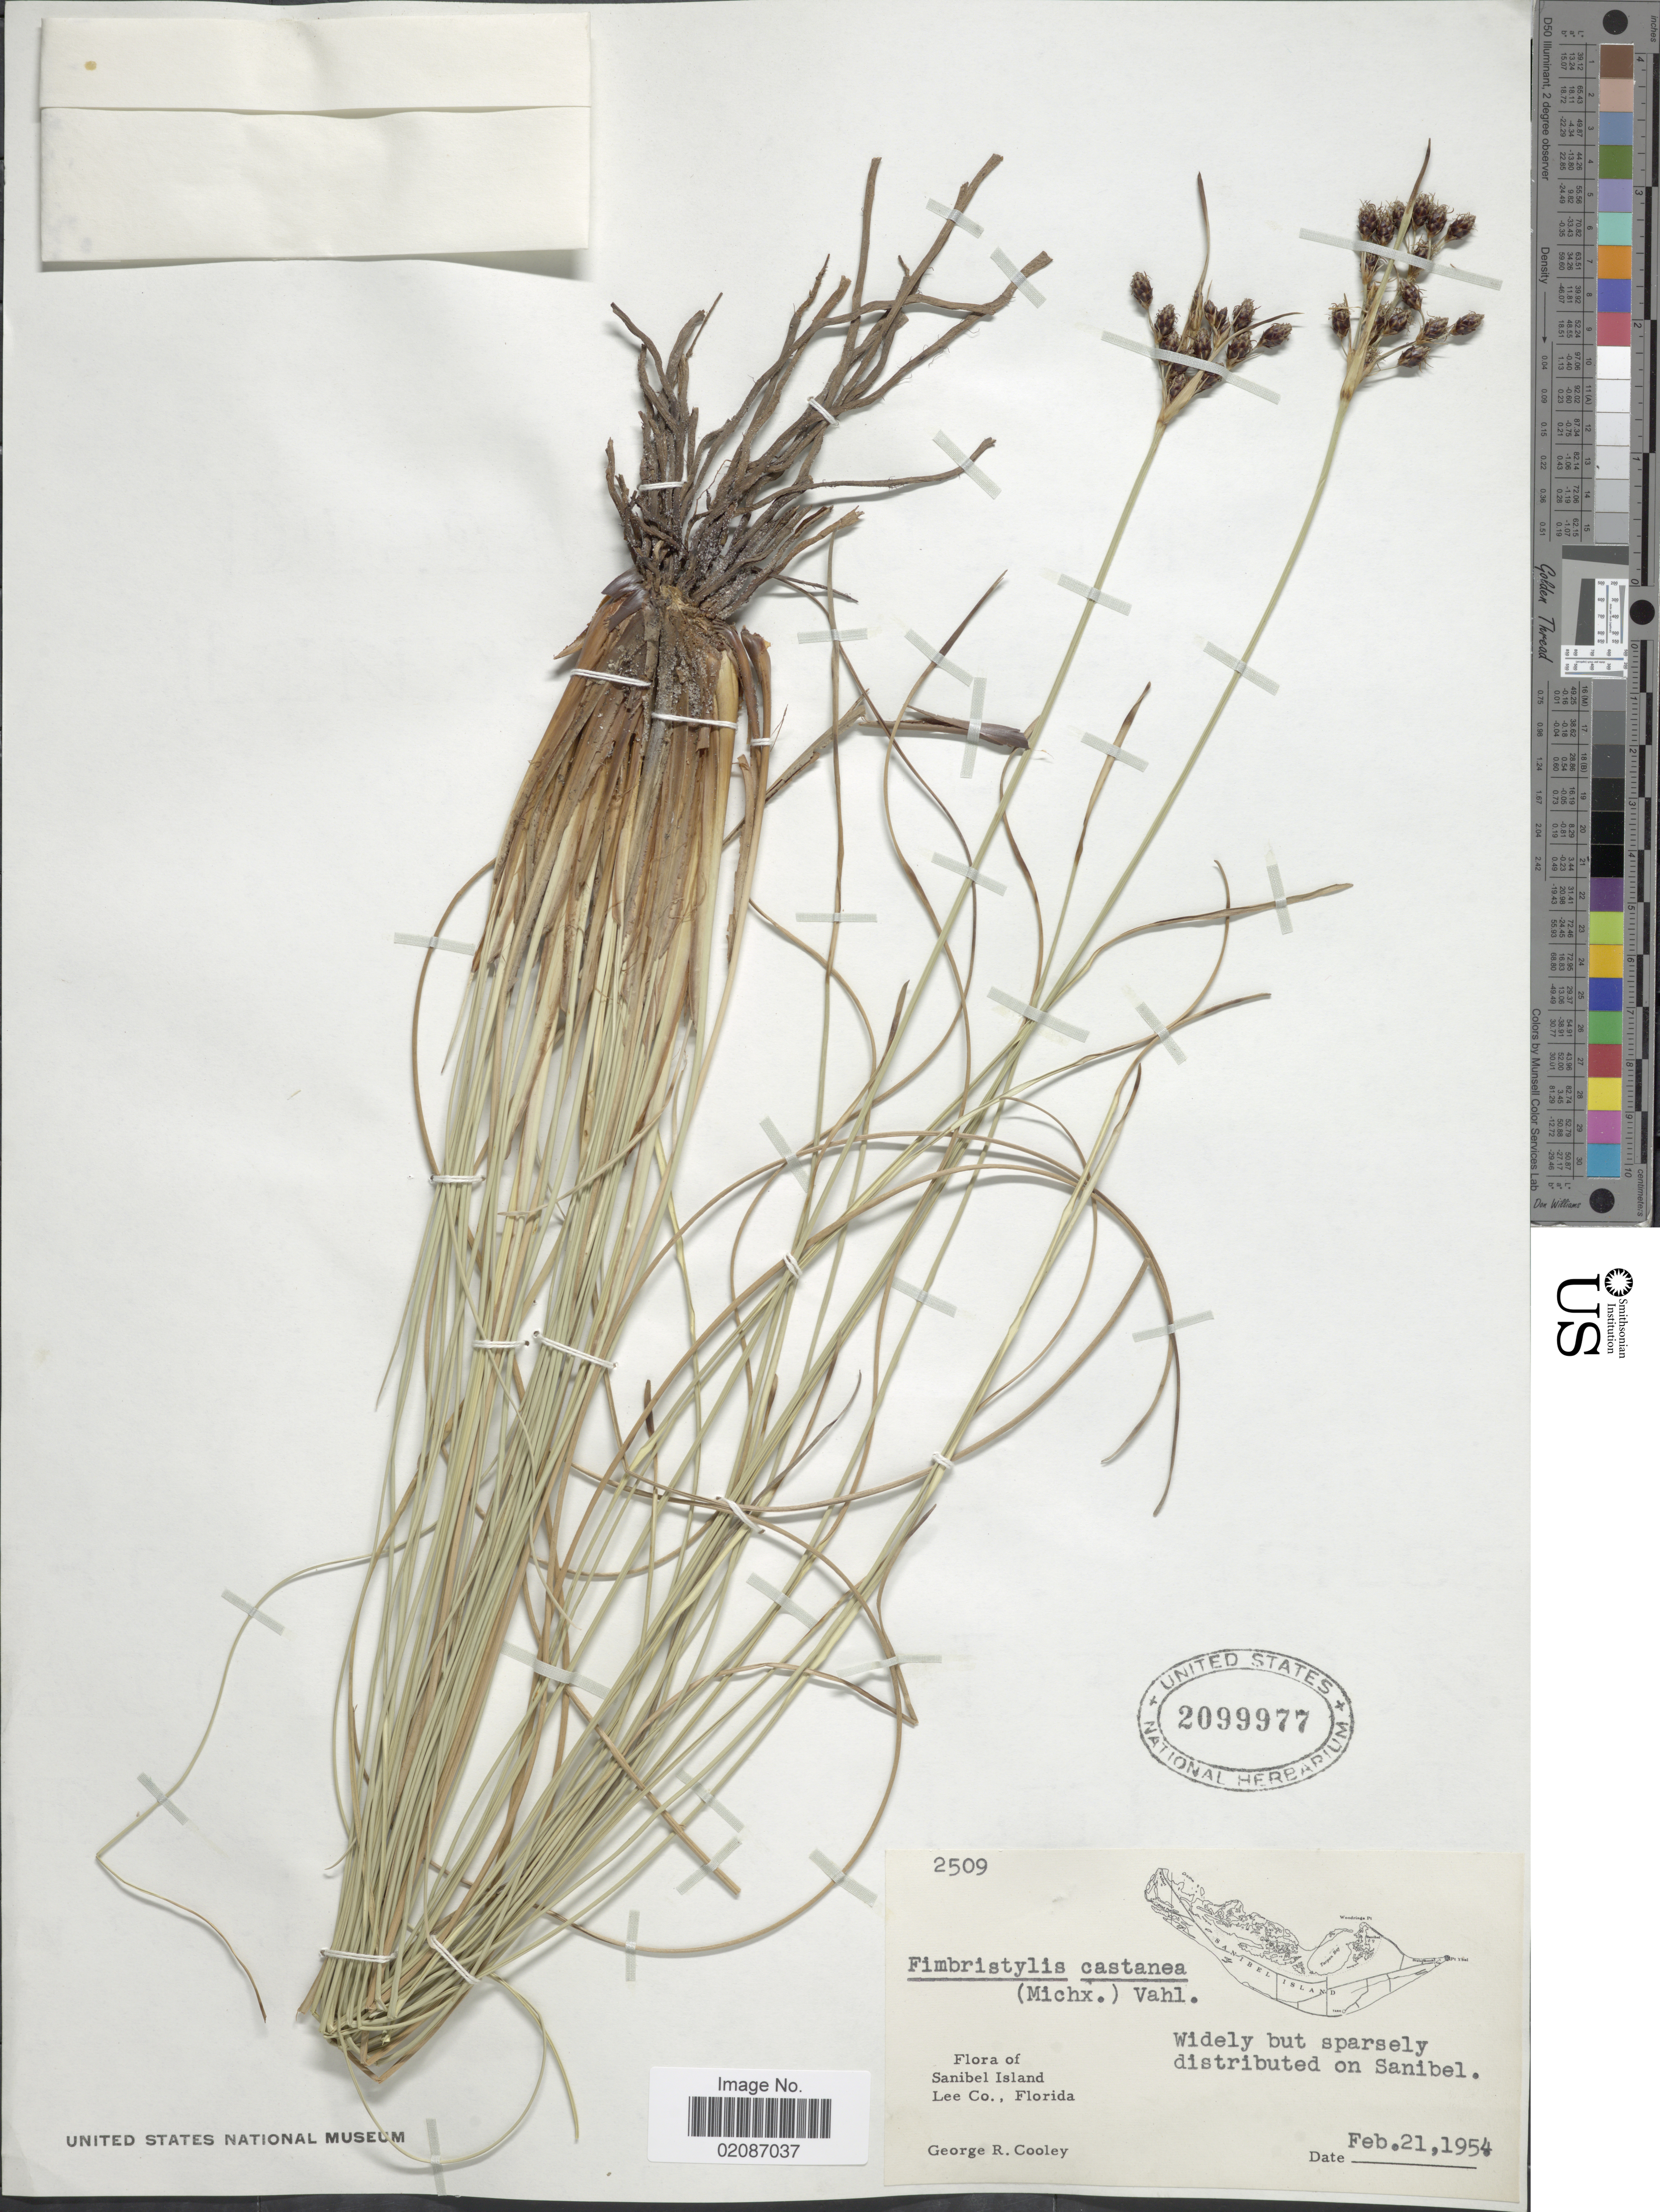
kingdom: Plantae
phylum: Tracheophyta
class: Liliopsida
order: Poales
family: Cyperaceae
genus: Fimbristylis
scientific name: Fimbristylis spadicea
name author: (L.) Vahl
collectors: G. R. Cooley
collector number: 2509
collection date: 1954-02-21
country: United States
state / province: Florida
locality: Sanibel Island, Lee Co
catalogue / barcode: US 2099977